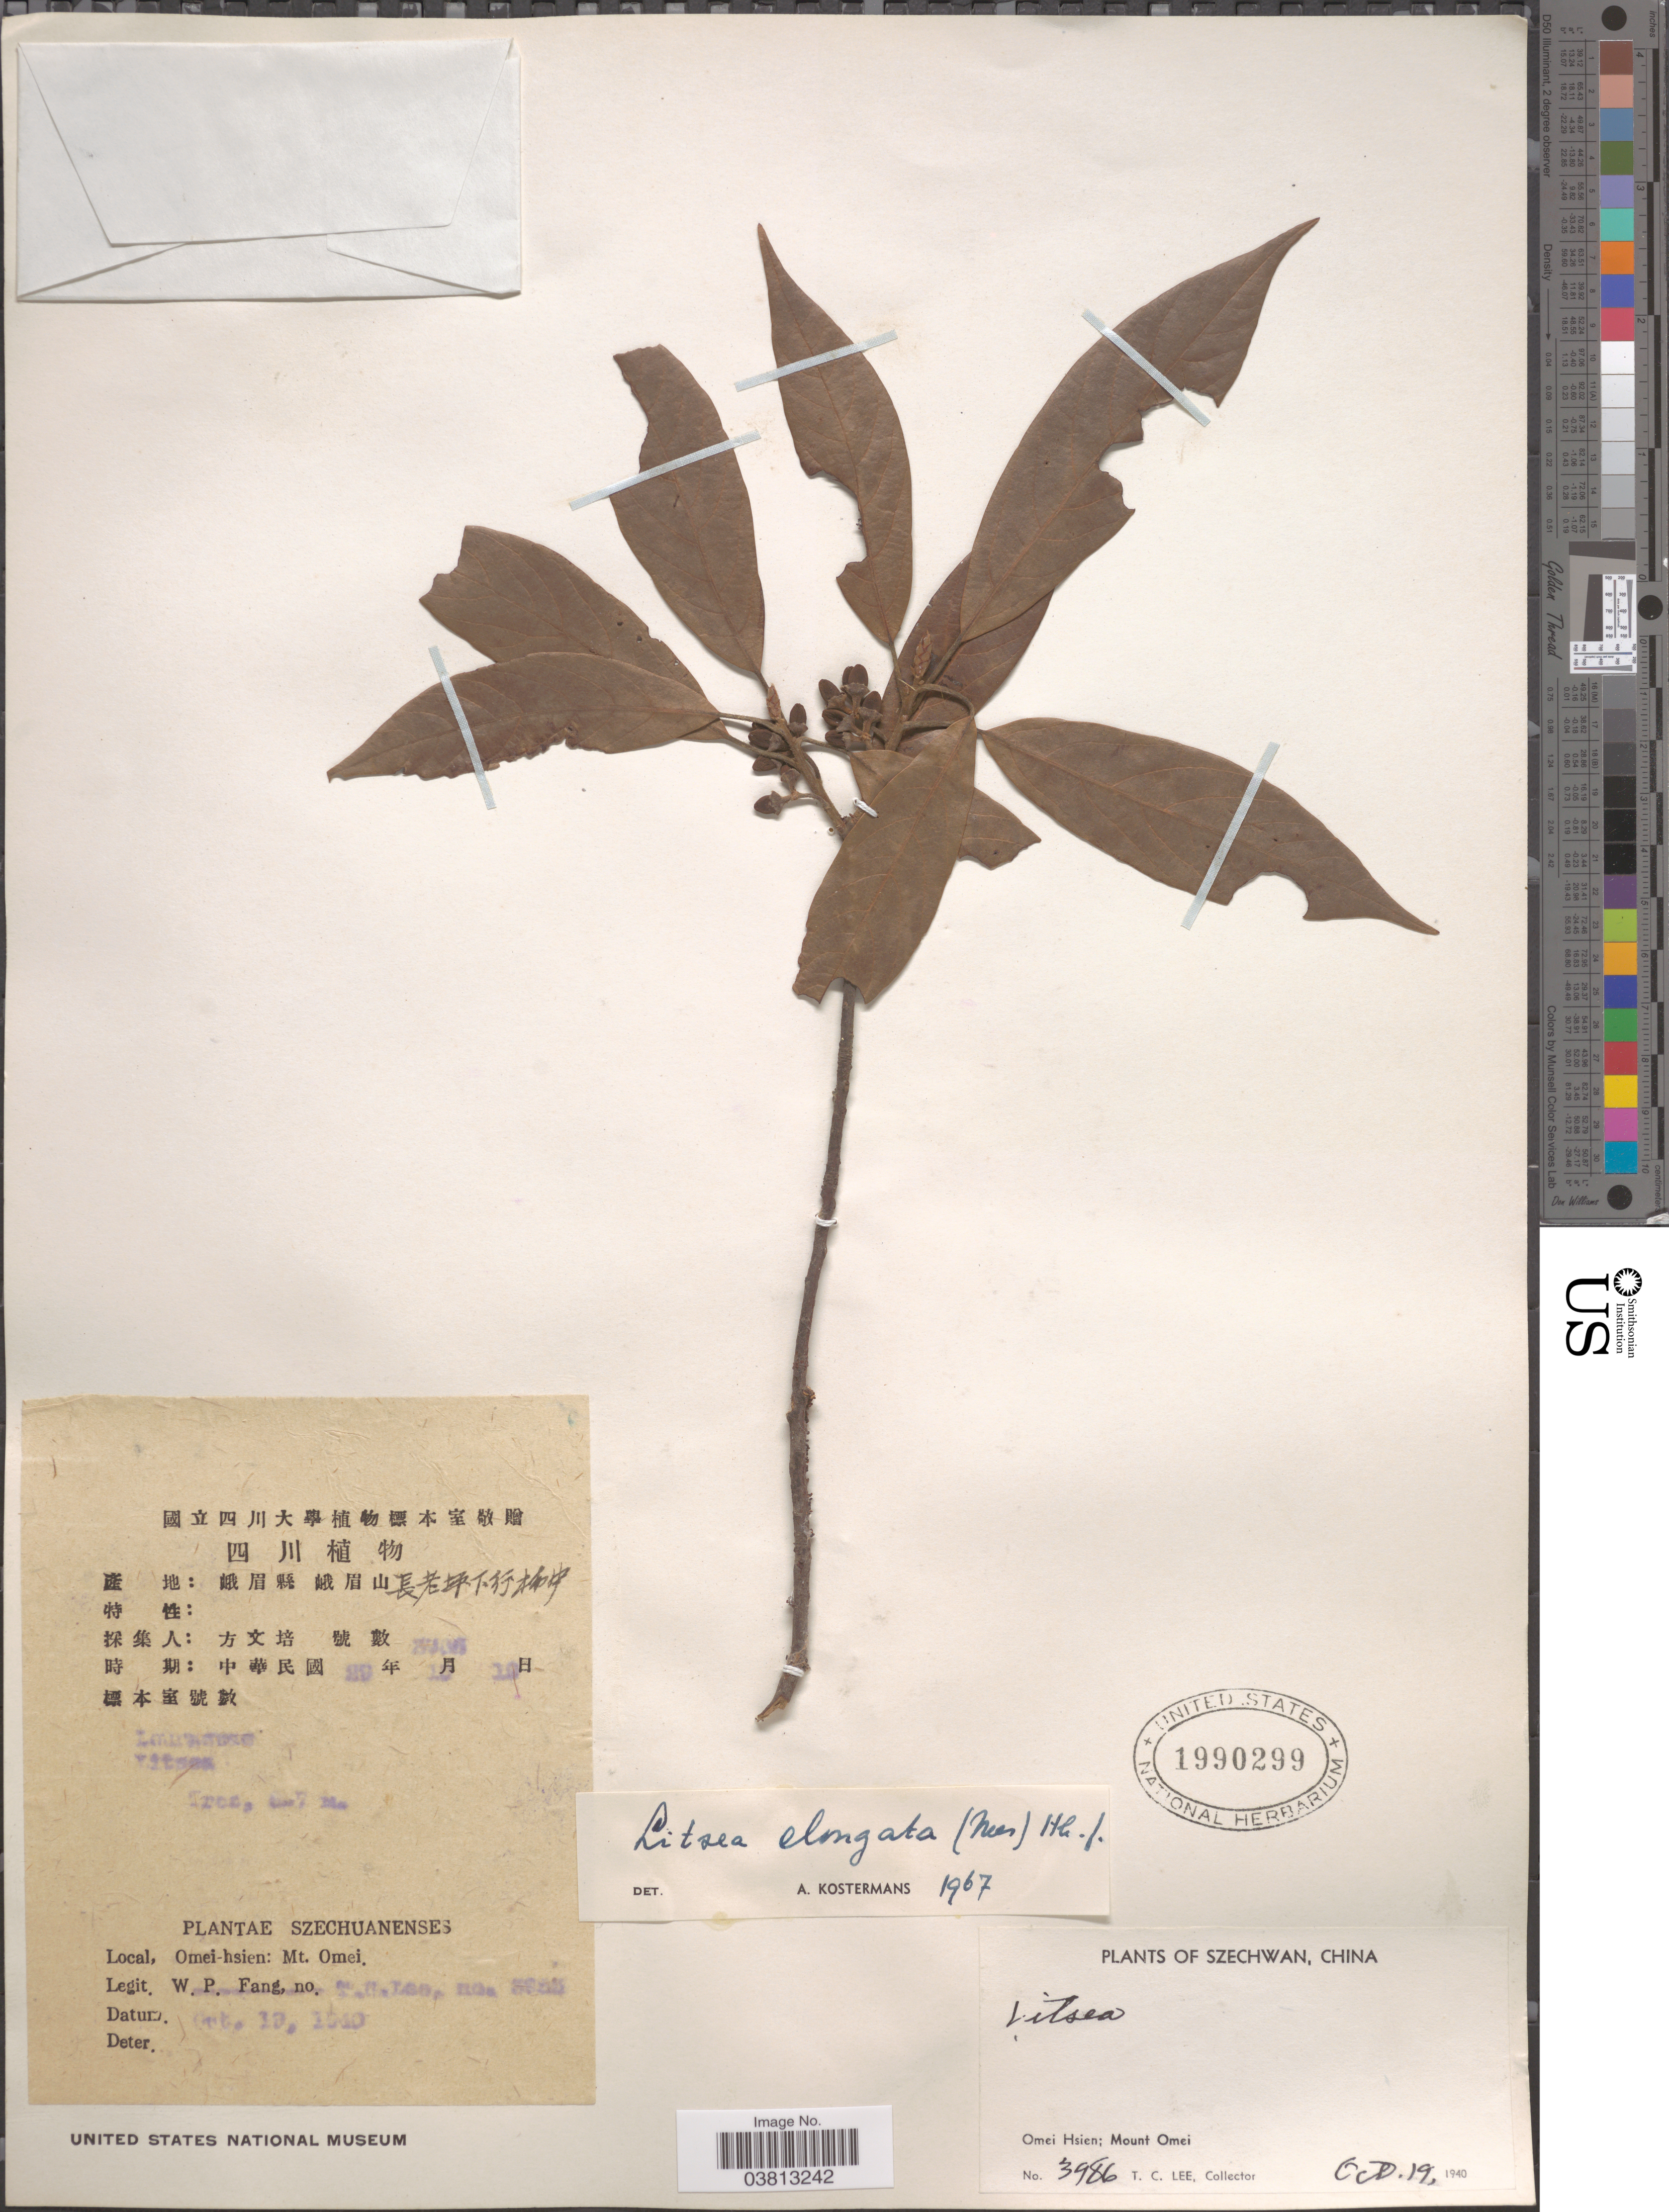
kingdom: Plantae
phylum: Tracheophyta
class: Magnoliopsida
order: Laurales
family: Lauraceae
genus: Litsea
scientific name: Litsea elongata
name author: (Nees) Hook. f.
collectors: T. Lee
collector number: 3986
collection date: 1940-10-19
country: China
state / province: Sichuan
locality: Szechwan. Omei Hsien; Mount Omei.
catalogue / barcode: US 1990299